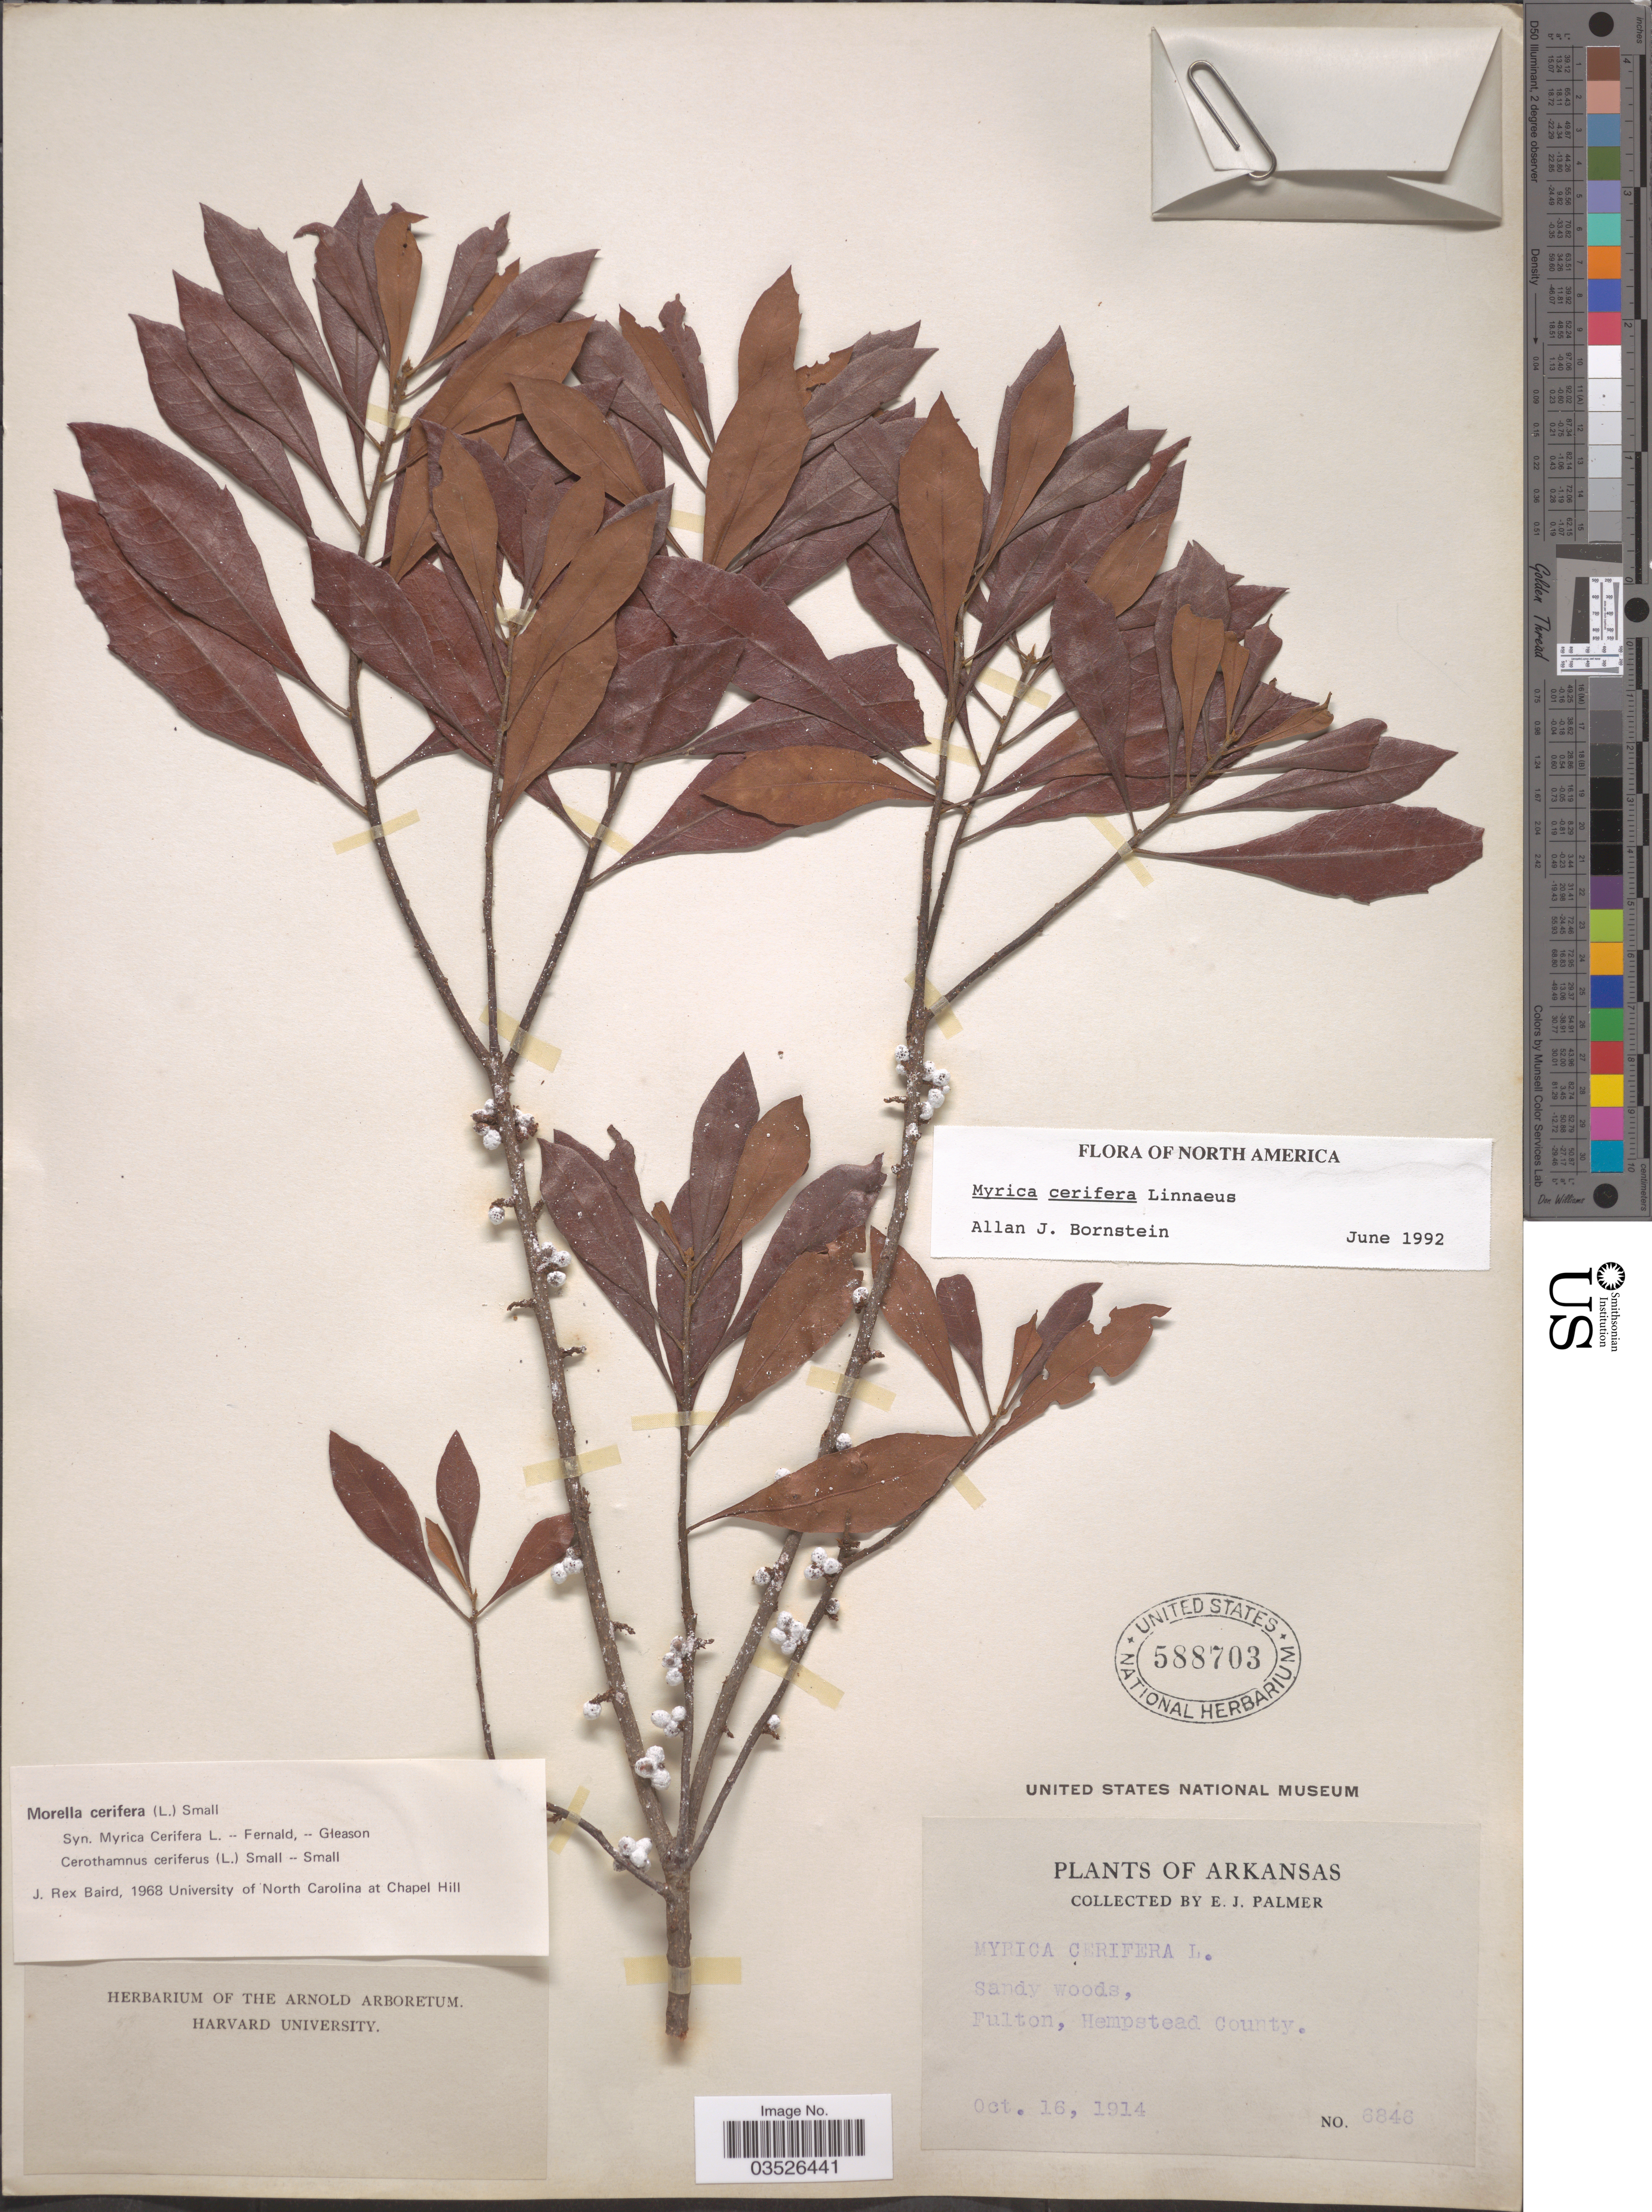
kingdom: Plantae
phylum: Tracheophyta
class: Magnoliopsida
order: Fagales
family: Myricaceae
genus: Morella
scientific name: Morella cerifera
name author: (L.) Small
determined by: Baird, James Rex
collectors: E. J. Palmer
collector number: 6846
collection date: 1914-10-16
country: United States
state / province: Arkansas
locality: Fulton, Hempstead County.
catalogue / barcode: US 588703